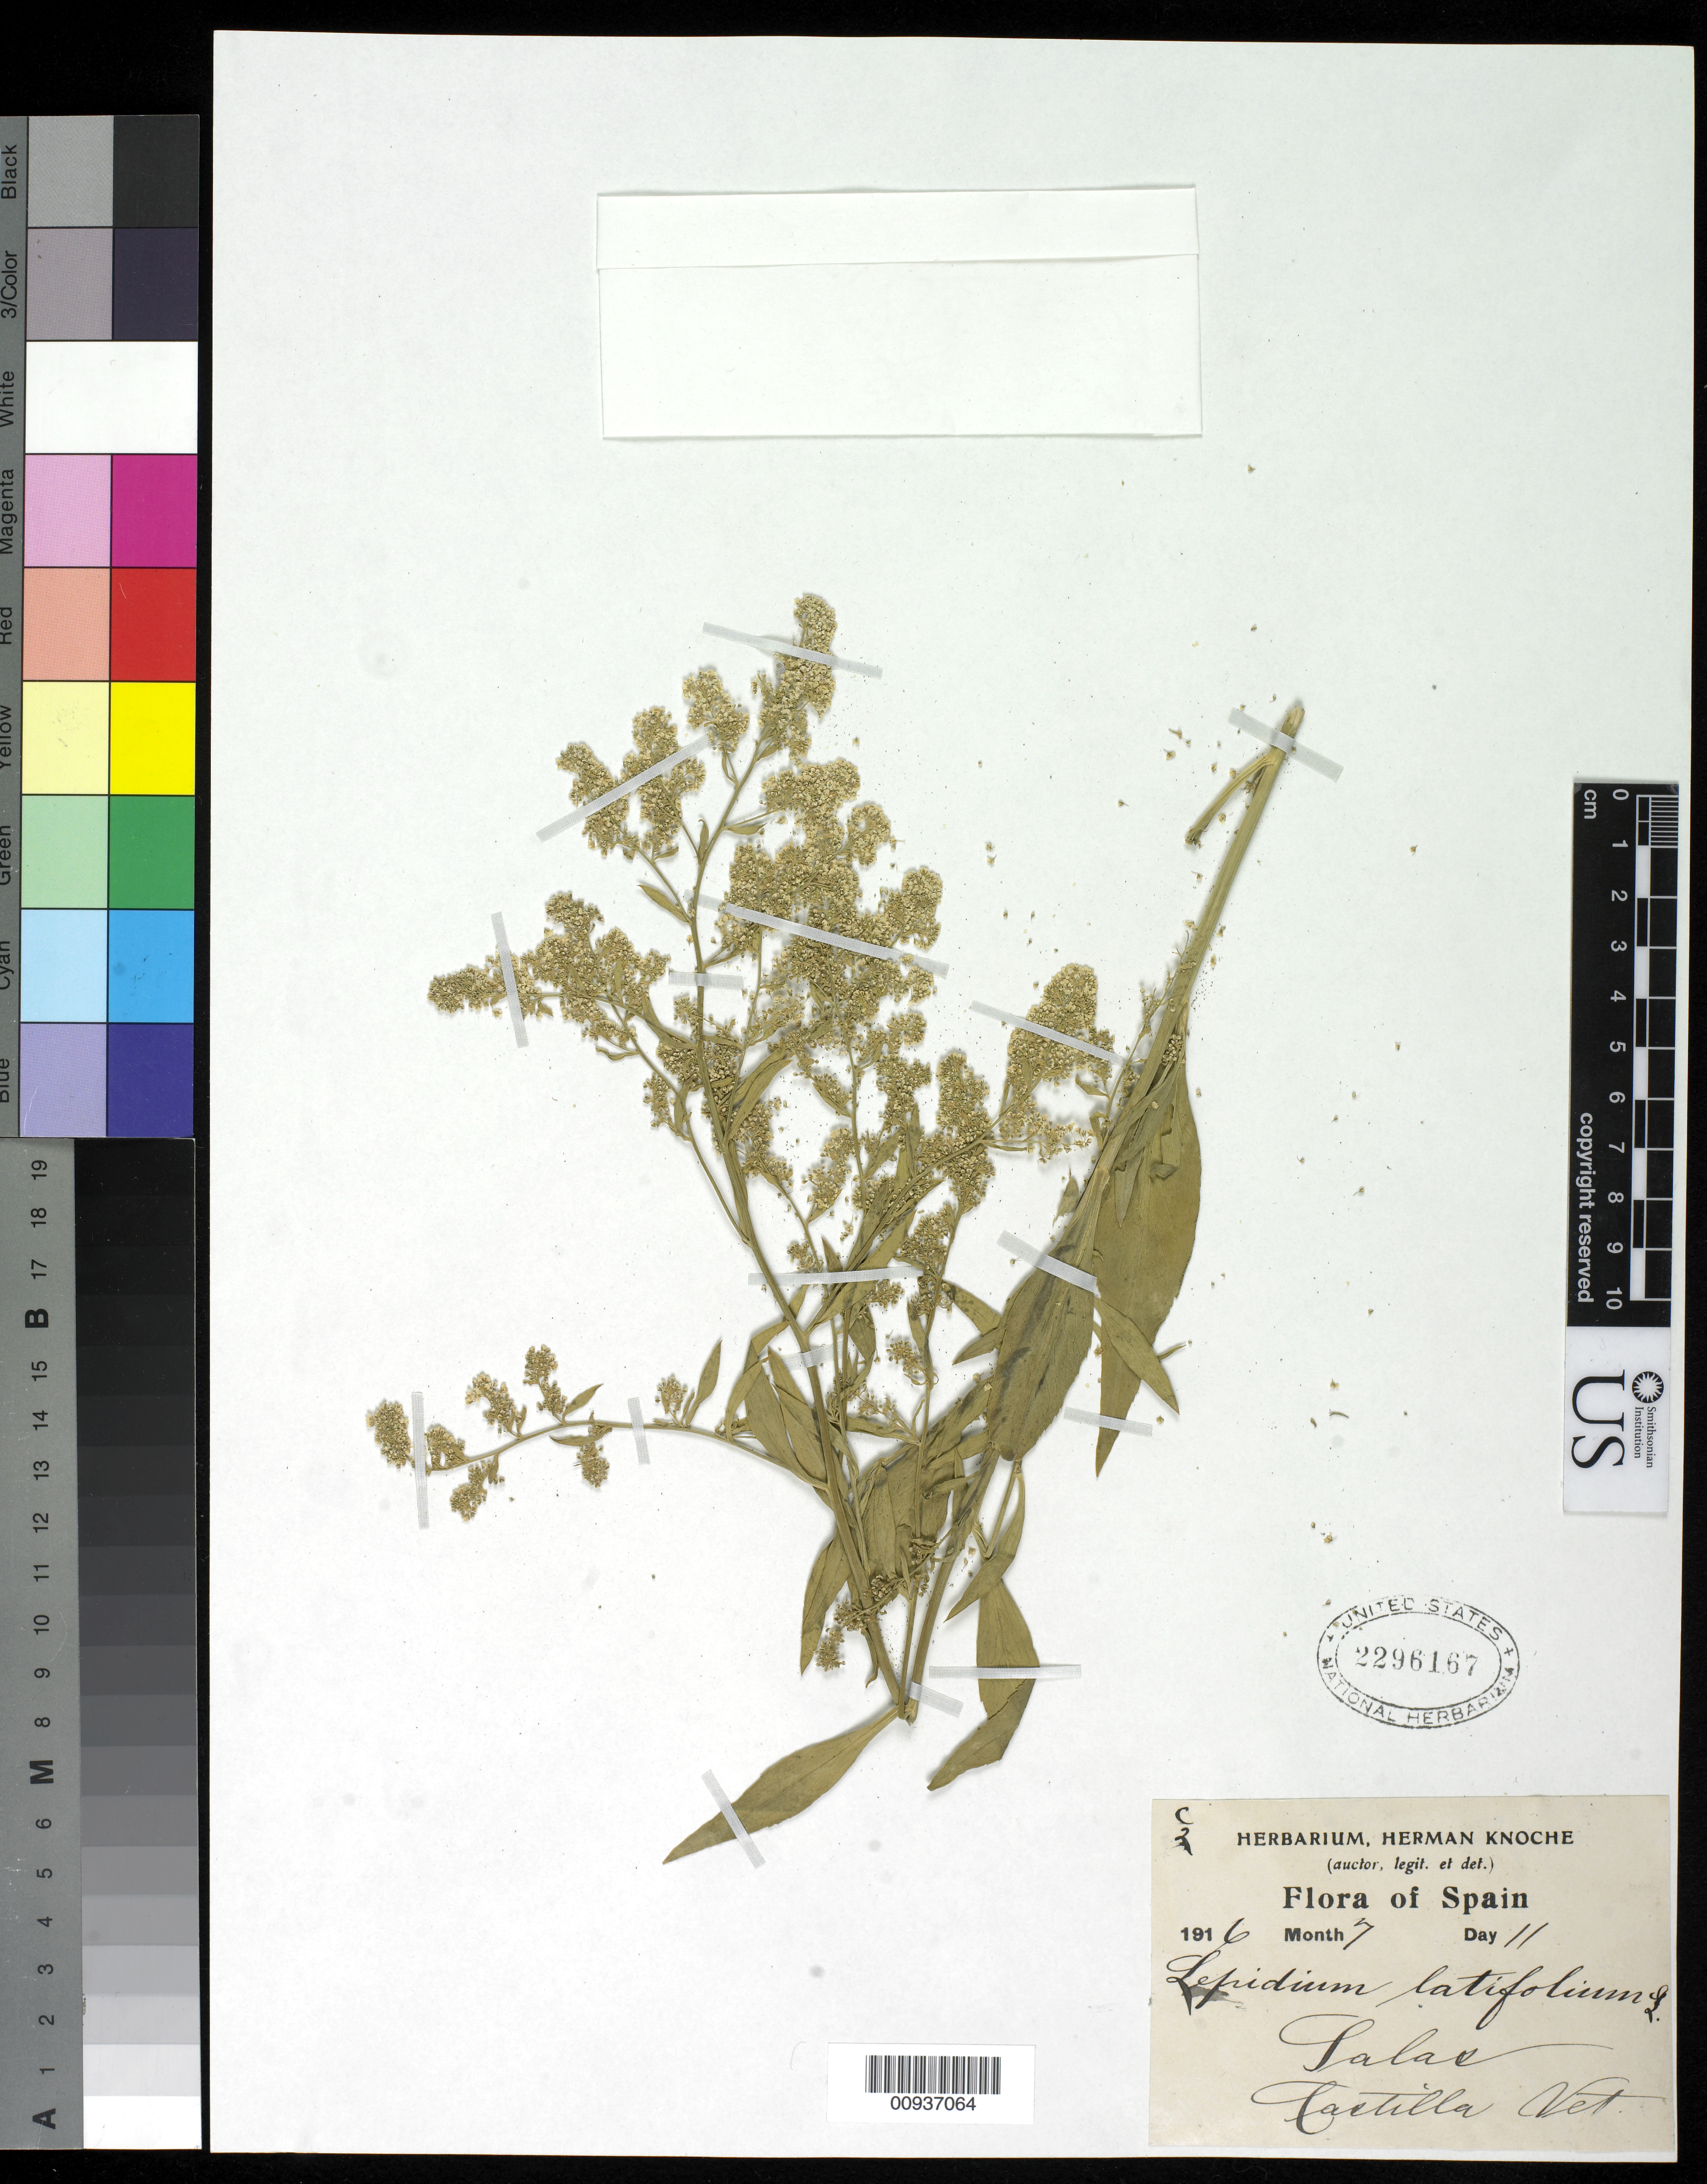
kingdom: Plantae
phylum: Tracheophyta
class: Magnoliopsida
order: Brassicales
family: Brassicaceae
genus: Lepidium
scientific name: Lepidium latifolium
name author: L.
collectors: H. Knoche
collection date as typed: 11 Jul 1916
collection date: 1916-07-11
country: Spain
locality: Asturias (principality), Salas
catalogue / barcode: US 2296167